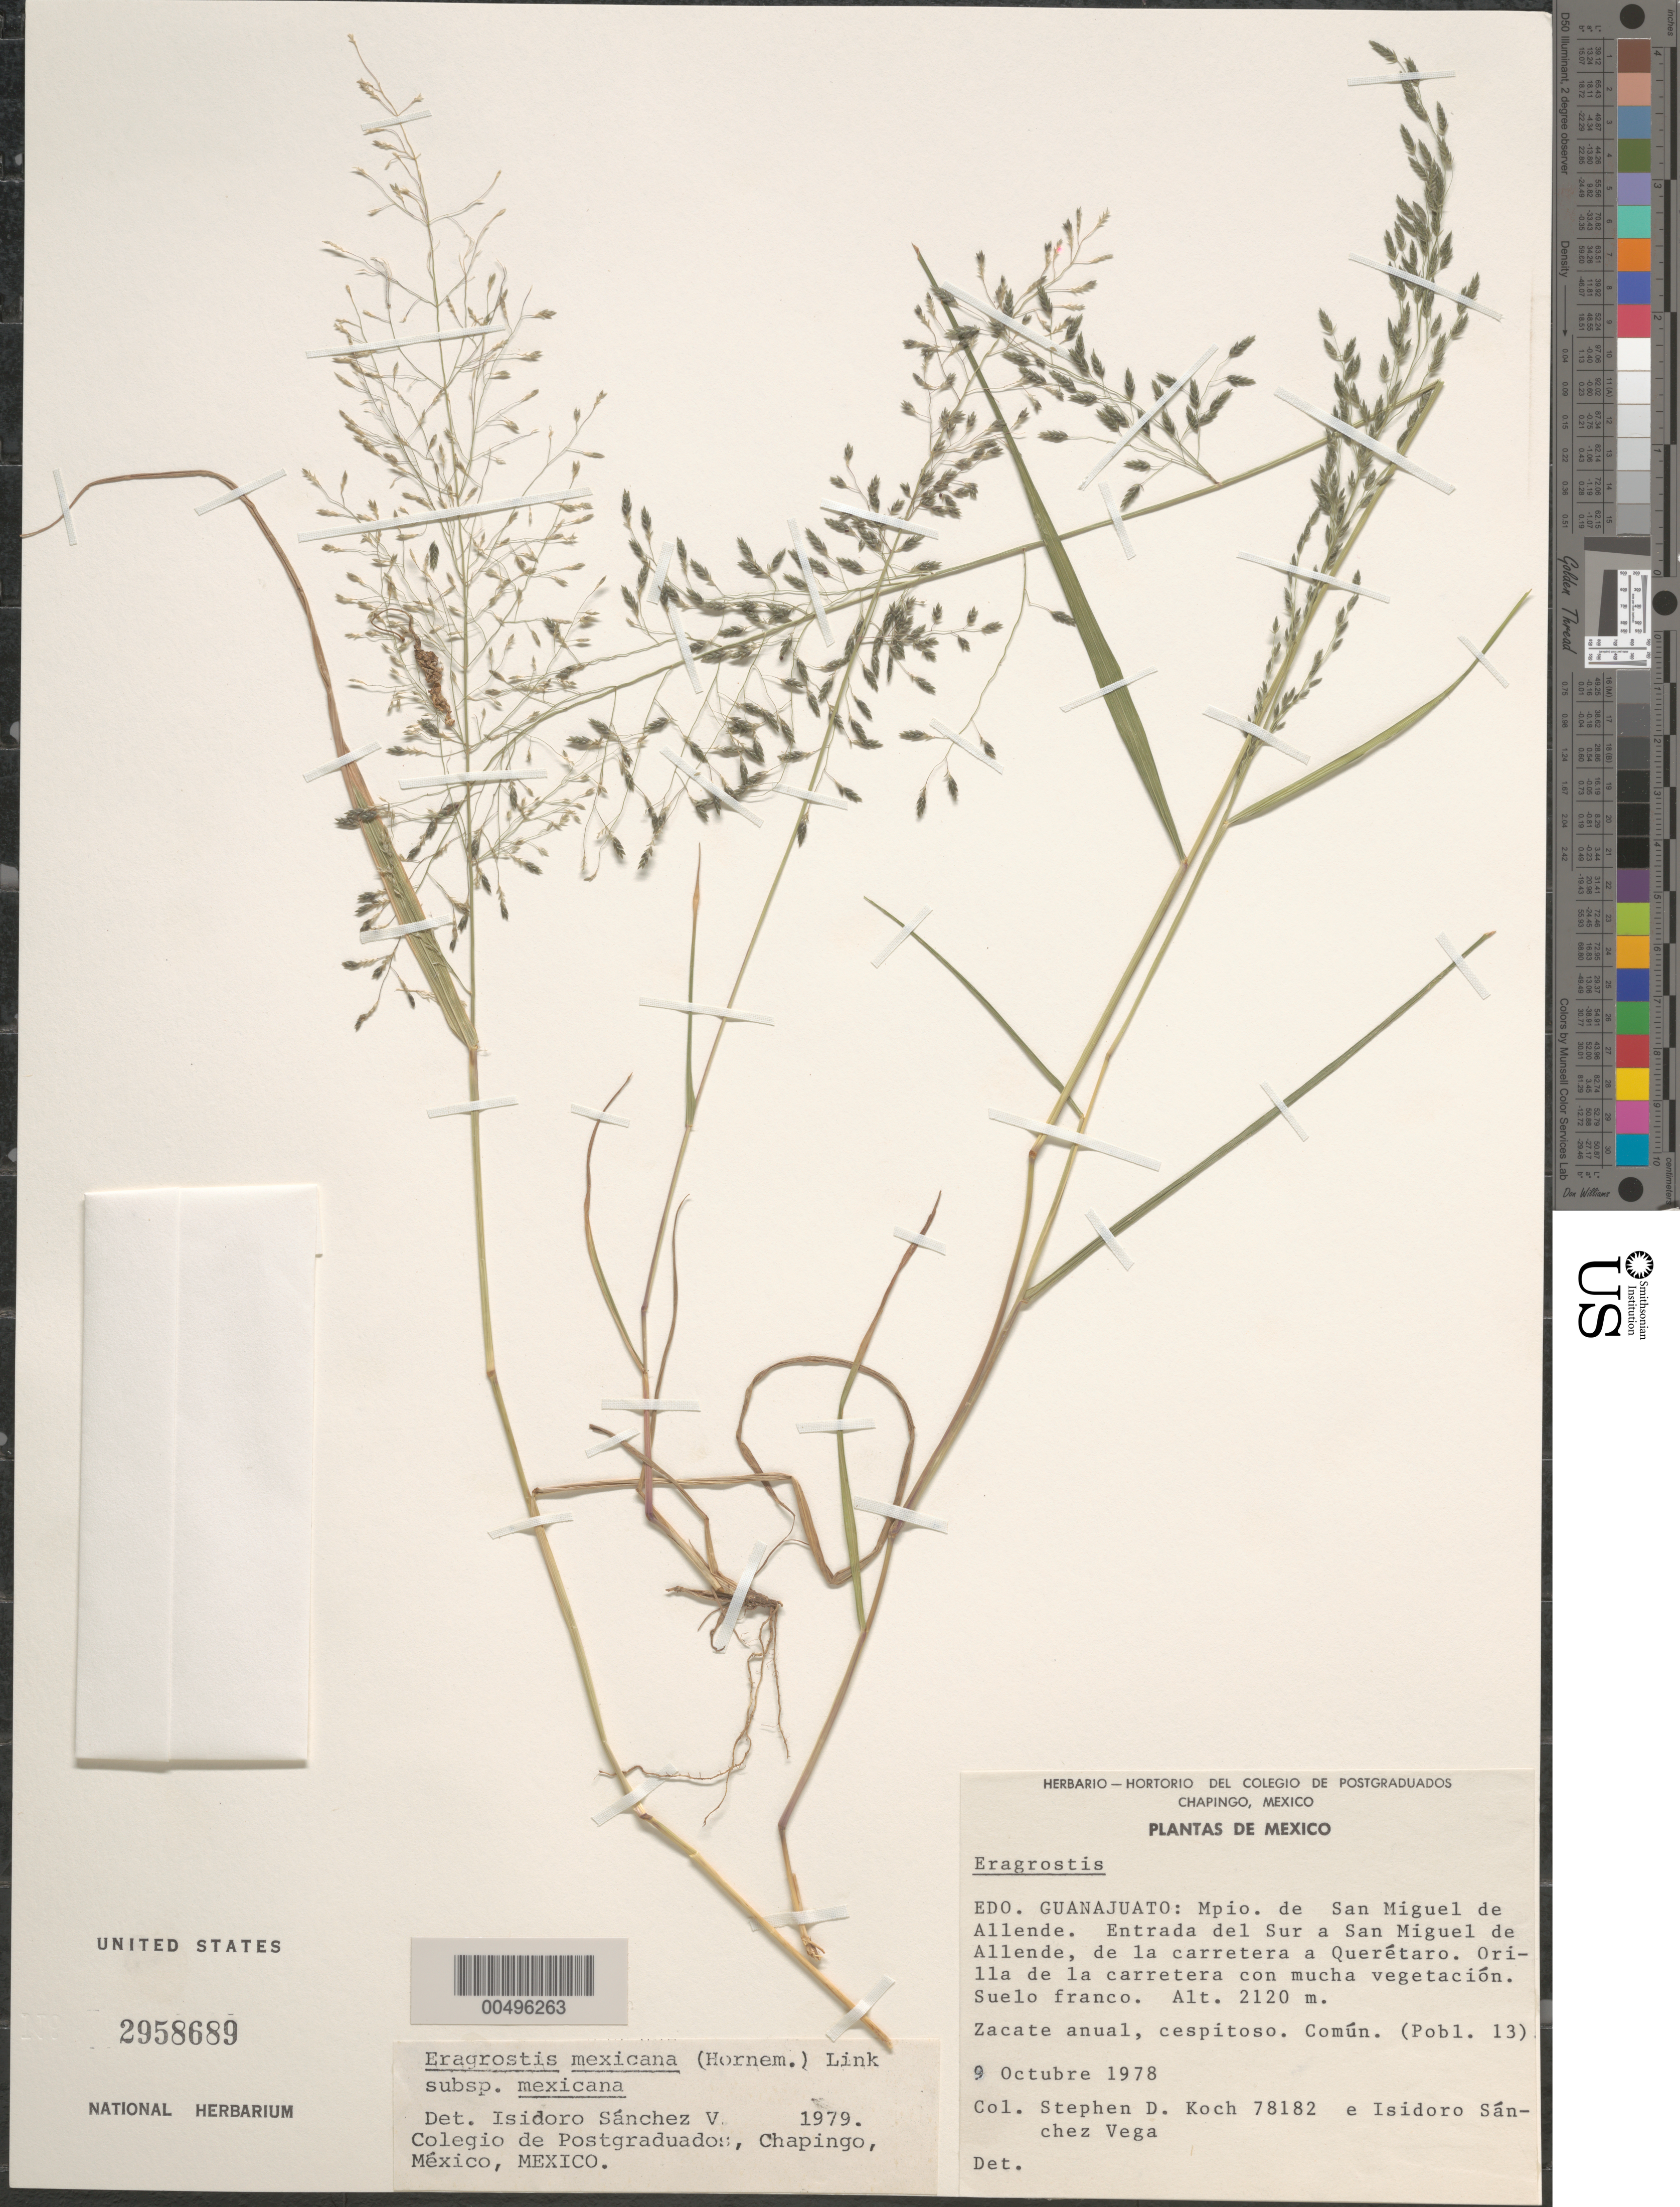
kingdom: Plantae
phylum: Tracheophyta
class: Liliopsida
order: Poales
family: Poaceae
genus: Eragrostis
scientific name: Eragrostis mexicana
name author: (Hornem.) Link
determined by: Sánchez Vega, I. M.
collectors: S. D. Koch & I. M. Sánchez Vega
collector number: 78182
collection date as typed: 9 Oct 1978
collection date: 1978-10-09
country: Mexico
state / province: Guanajuato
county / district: San Miguel de Allende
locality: Entrada del S of San Miguel de Allende, rd to Querétaro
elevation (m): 2120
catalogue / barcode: US 2958689